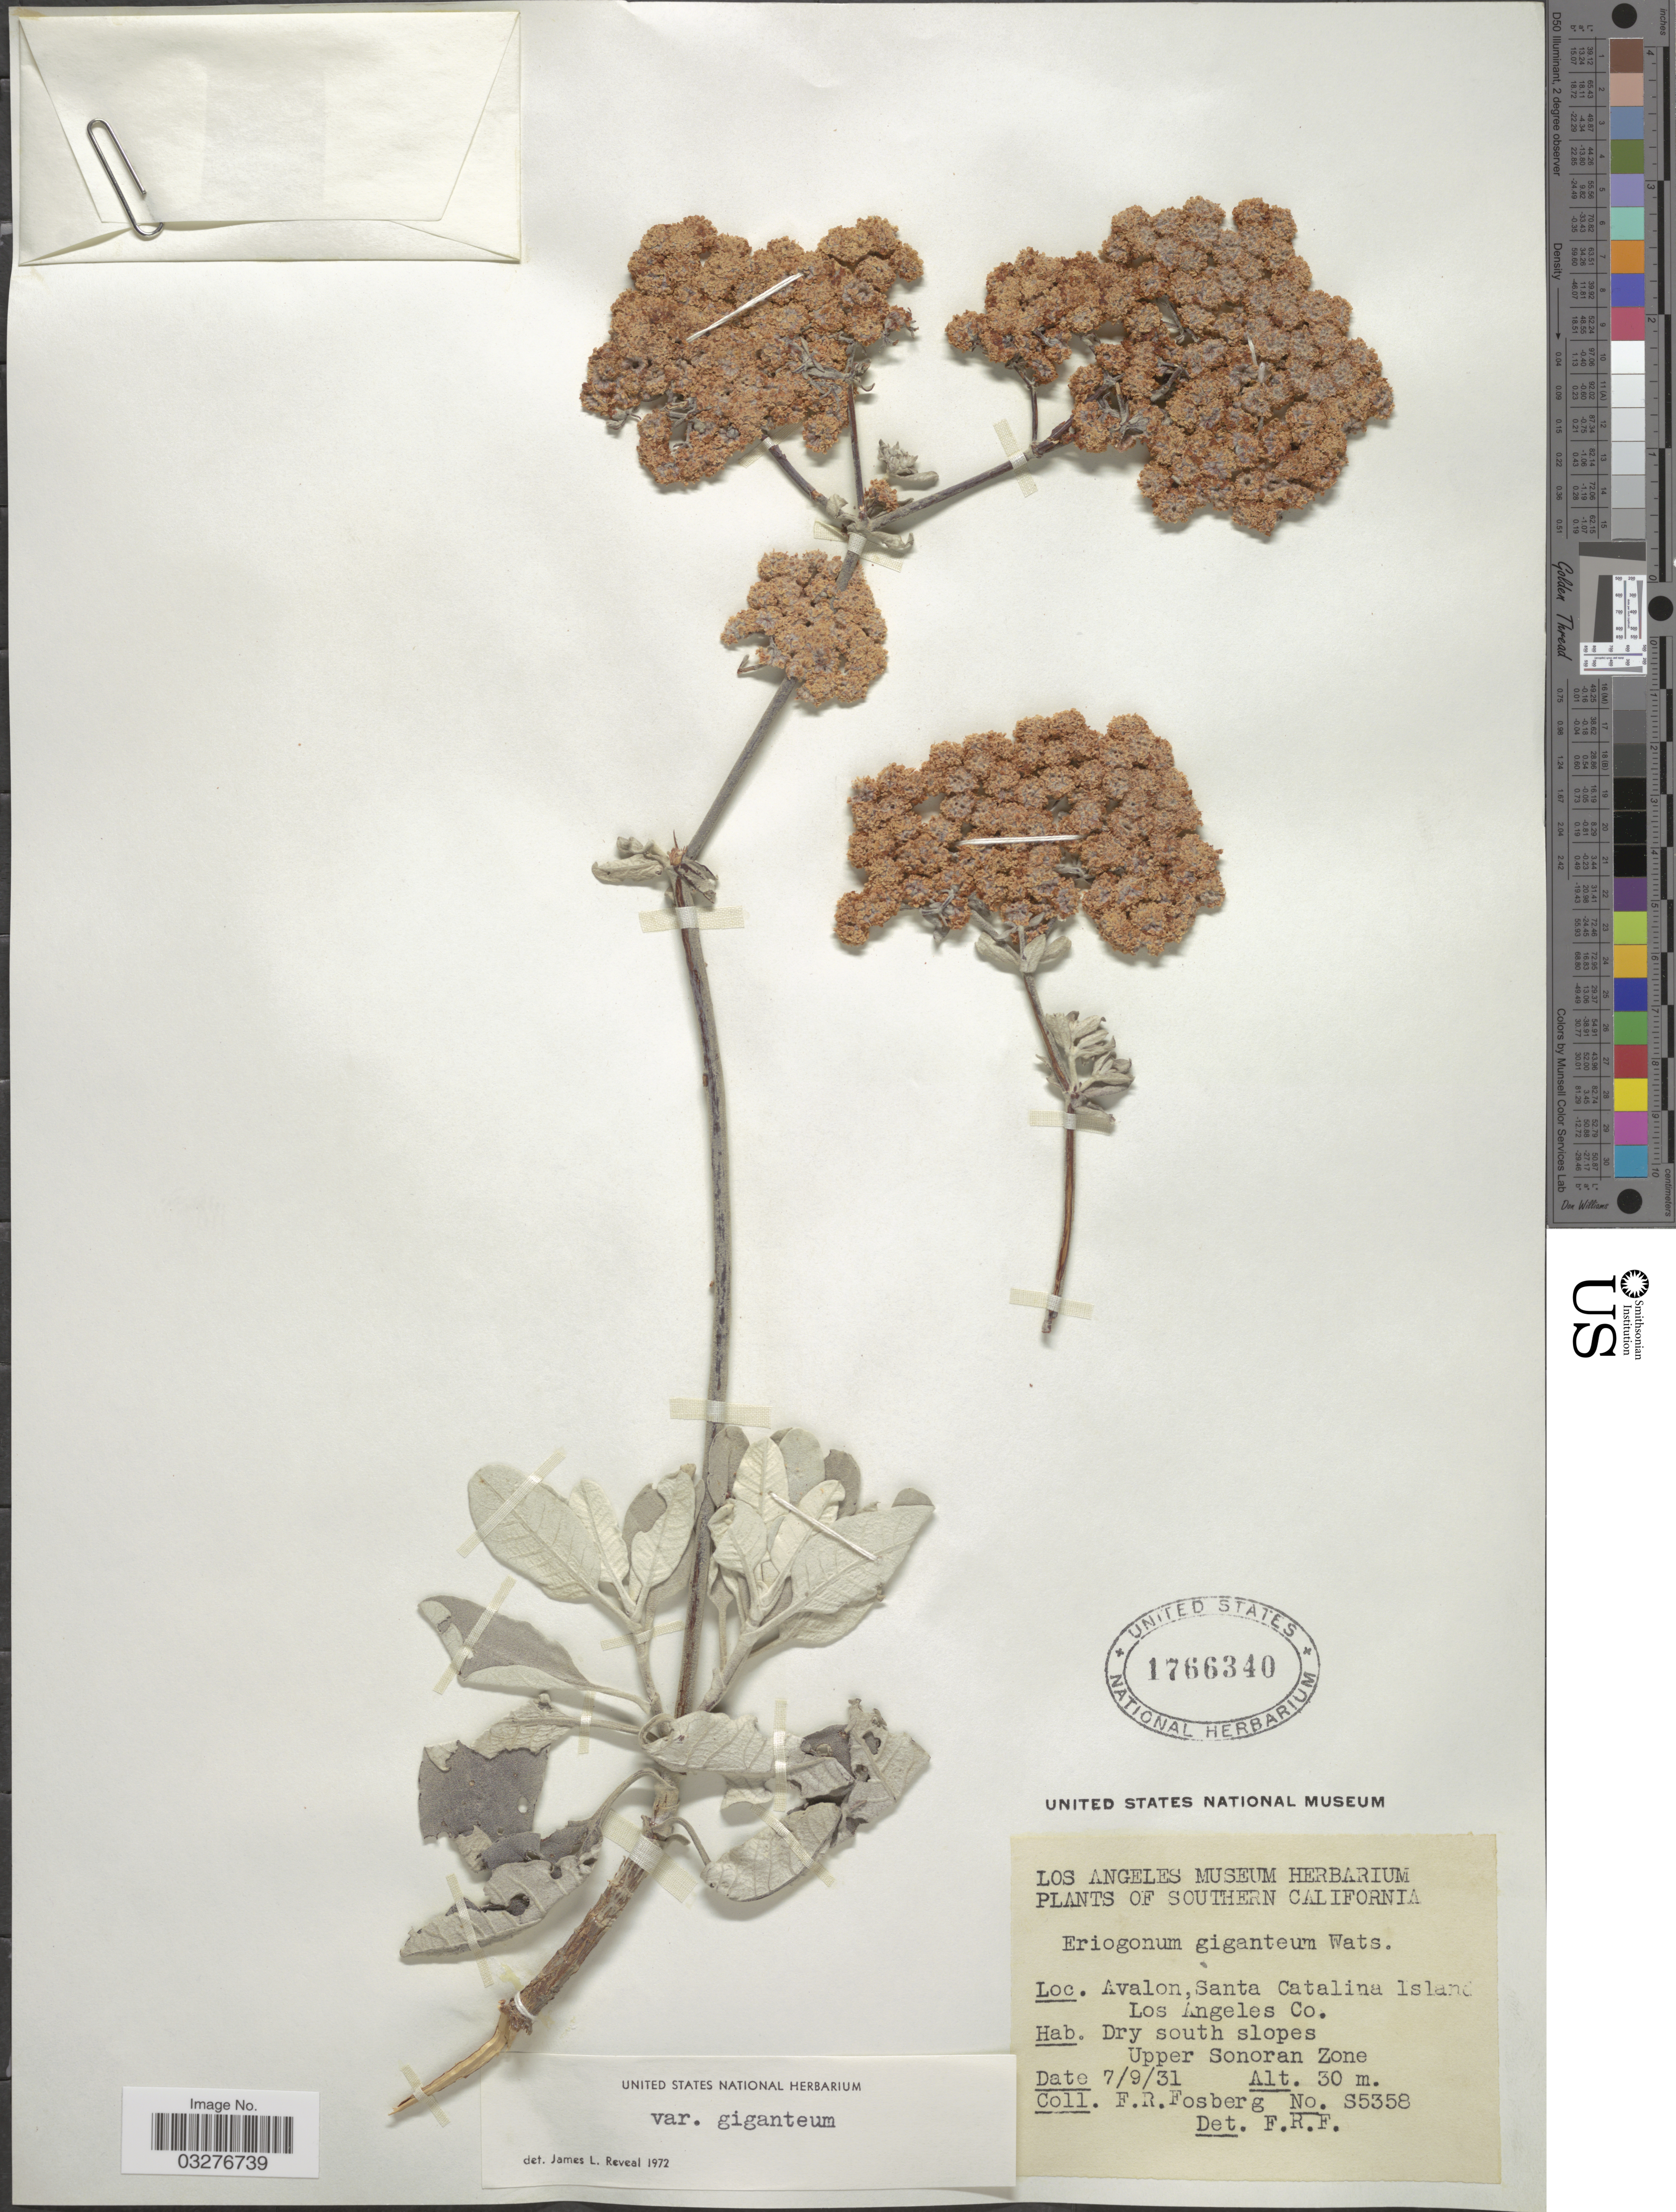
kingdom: Plantae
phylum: Tracheophyta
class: Magnoliopsida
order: Caryophyllales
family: Polygonaceae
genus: Eriogonum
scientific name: Eriogonum giganteum var. giganteum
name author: S. Watson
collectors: F. R. Fosberg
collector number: S5358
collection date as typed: Transcribed d/m/y: 9/7/31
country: United States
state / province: California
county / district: Los Angeles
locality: Southern California. Avalon, Santa Catalina Island. Los Angeles Co.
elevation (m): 30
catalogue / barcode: US 1766340